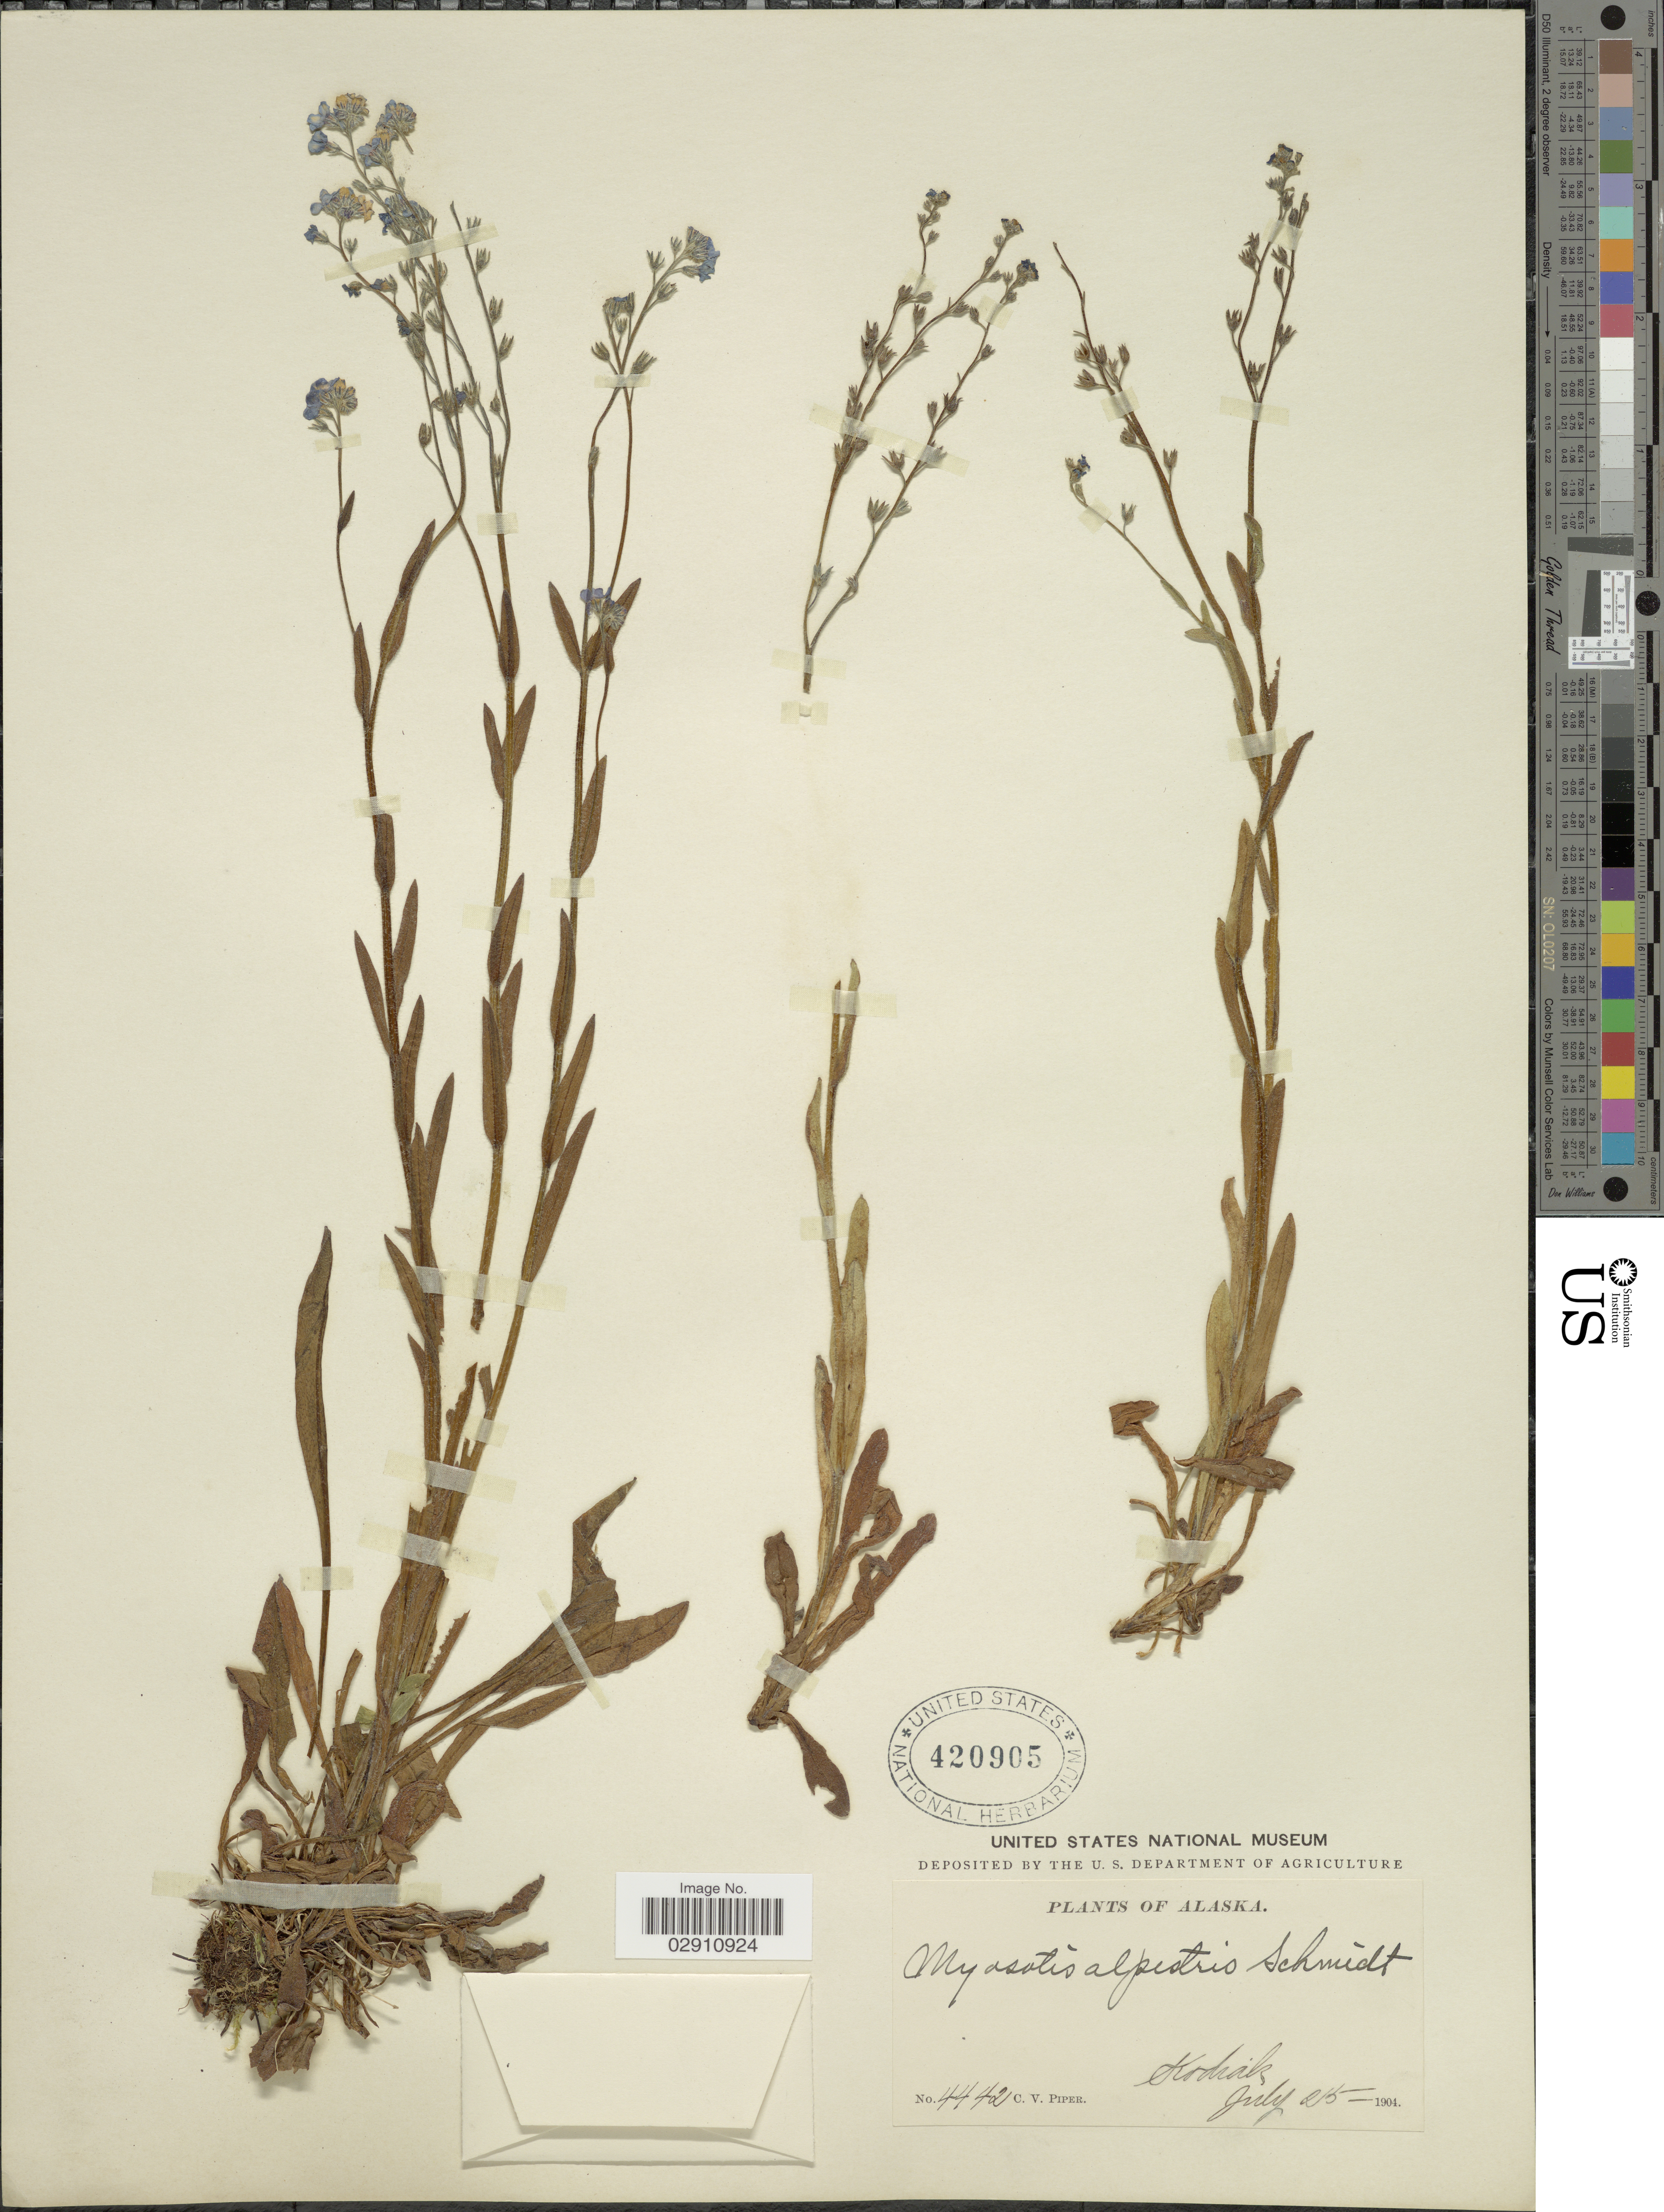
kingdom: Plantae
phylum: Tracheophyta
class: Magnoliopsida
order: Boraginales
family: Boraginaceae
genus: Myosotis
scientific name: Myosotis alpestris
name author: F.W. Schmidt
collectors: C. V. Piper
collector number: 4442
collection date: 1904-07-25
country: United States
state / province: Alaska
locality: Kodiak.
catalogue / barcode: US 420905